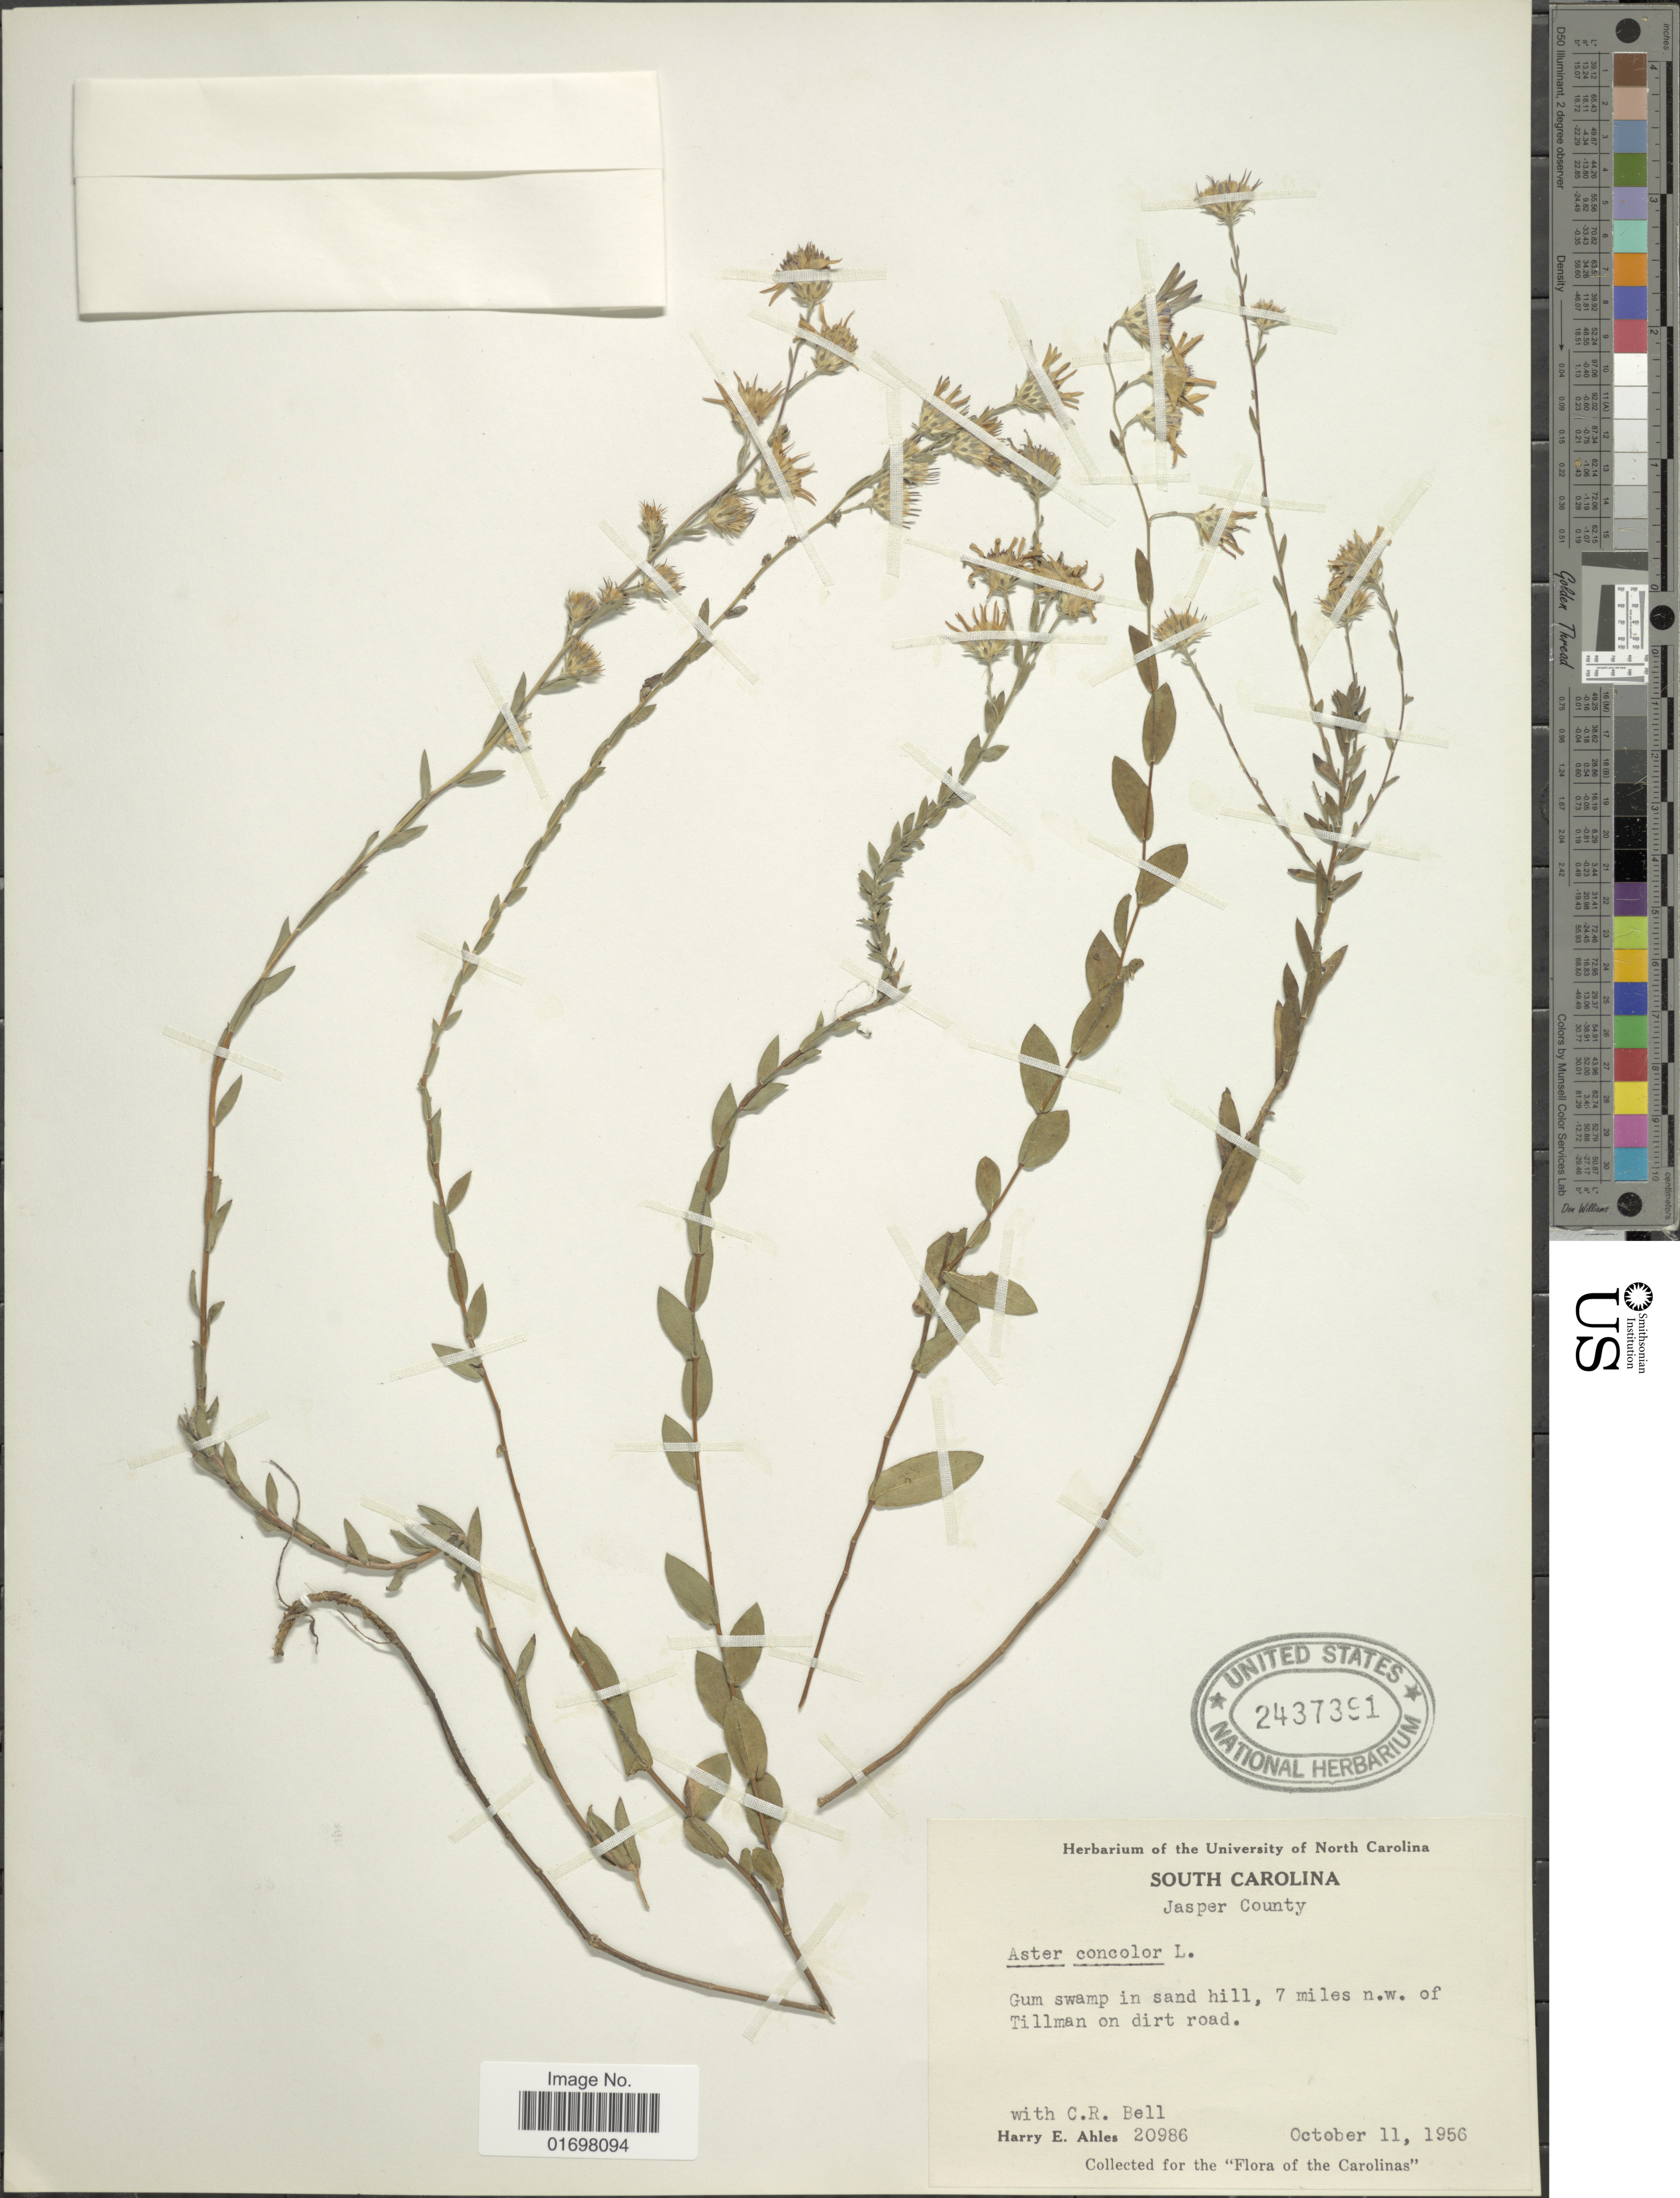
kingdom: Plantae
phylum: Tracheophyta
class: Magnoliopsida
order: Asterales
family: Asteraceae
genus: Symphyotrichum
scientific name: Symphyotrichum concolor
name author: (L.) G.L. Nesom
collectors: H. E. Ahles & C. R. Bell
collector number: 20986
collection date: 1956-10-11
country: United States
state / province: South Carolina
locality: South Carolina, Jasper County, 7 miles n.w. of Tillman on dirt road.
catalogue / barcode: US 2437391